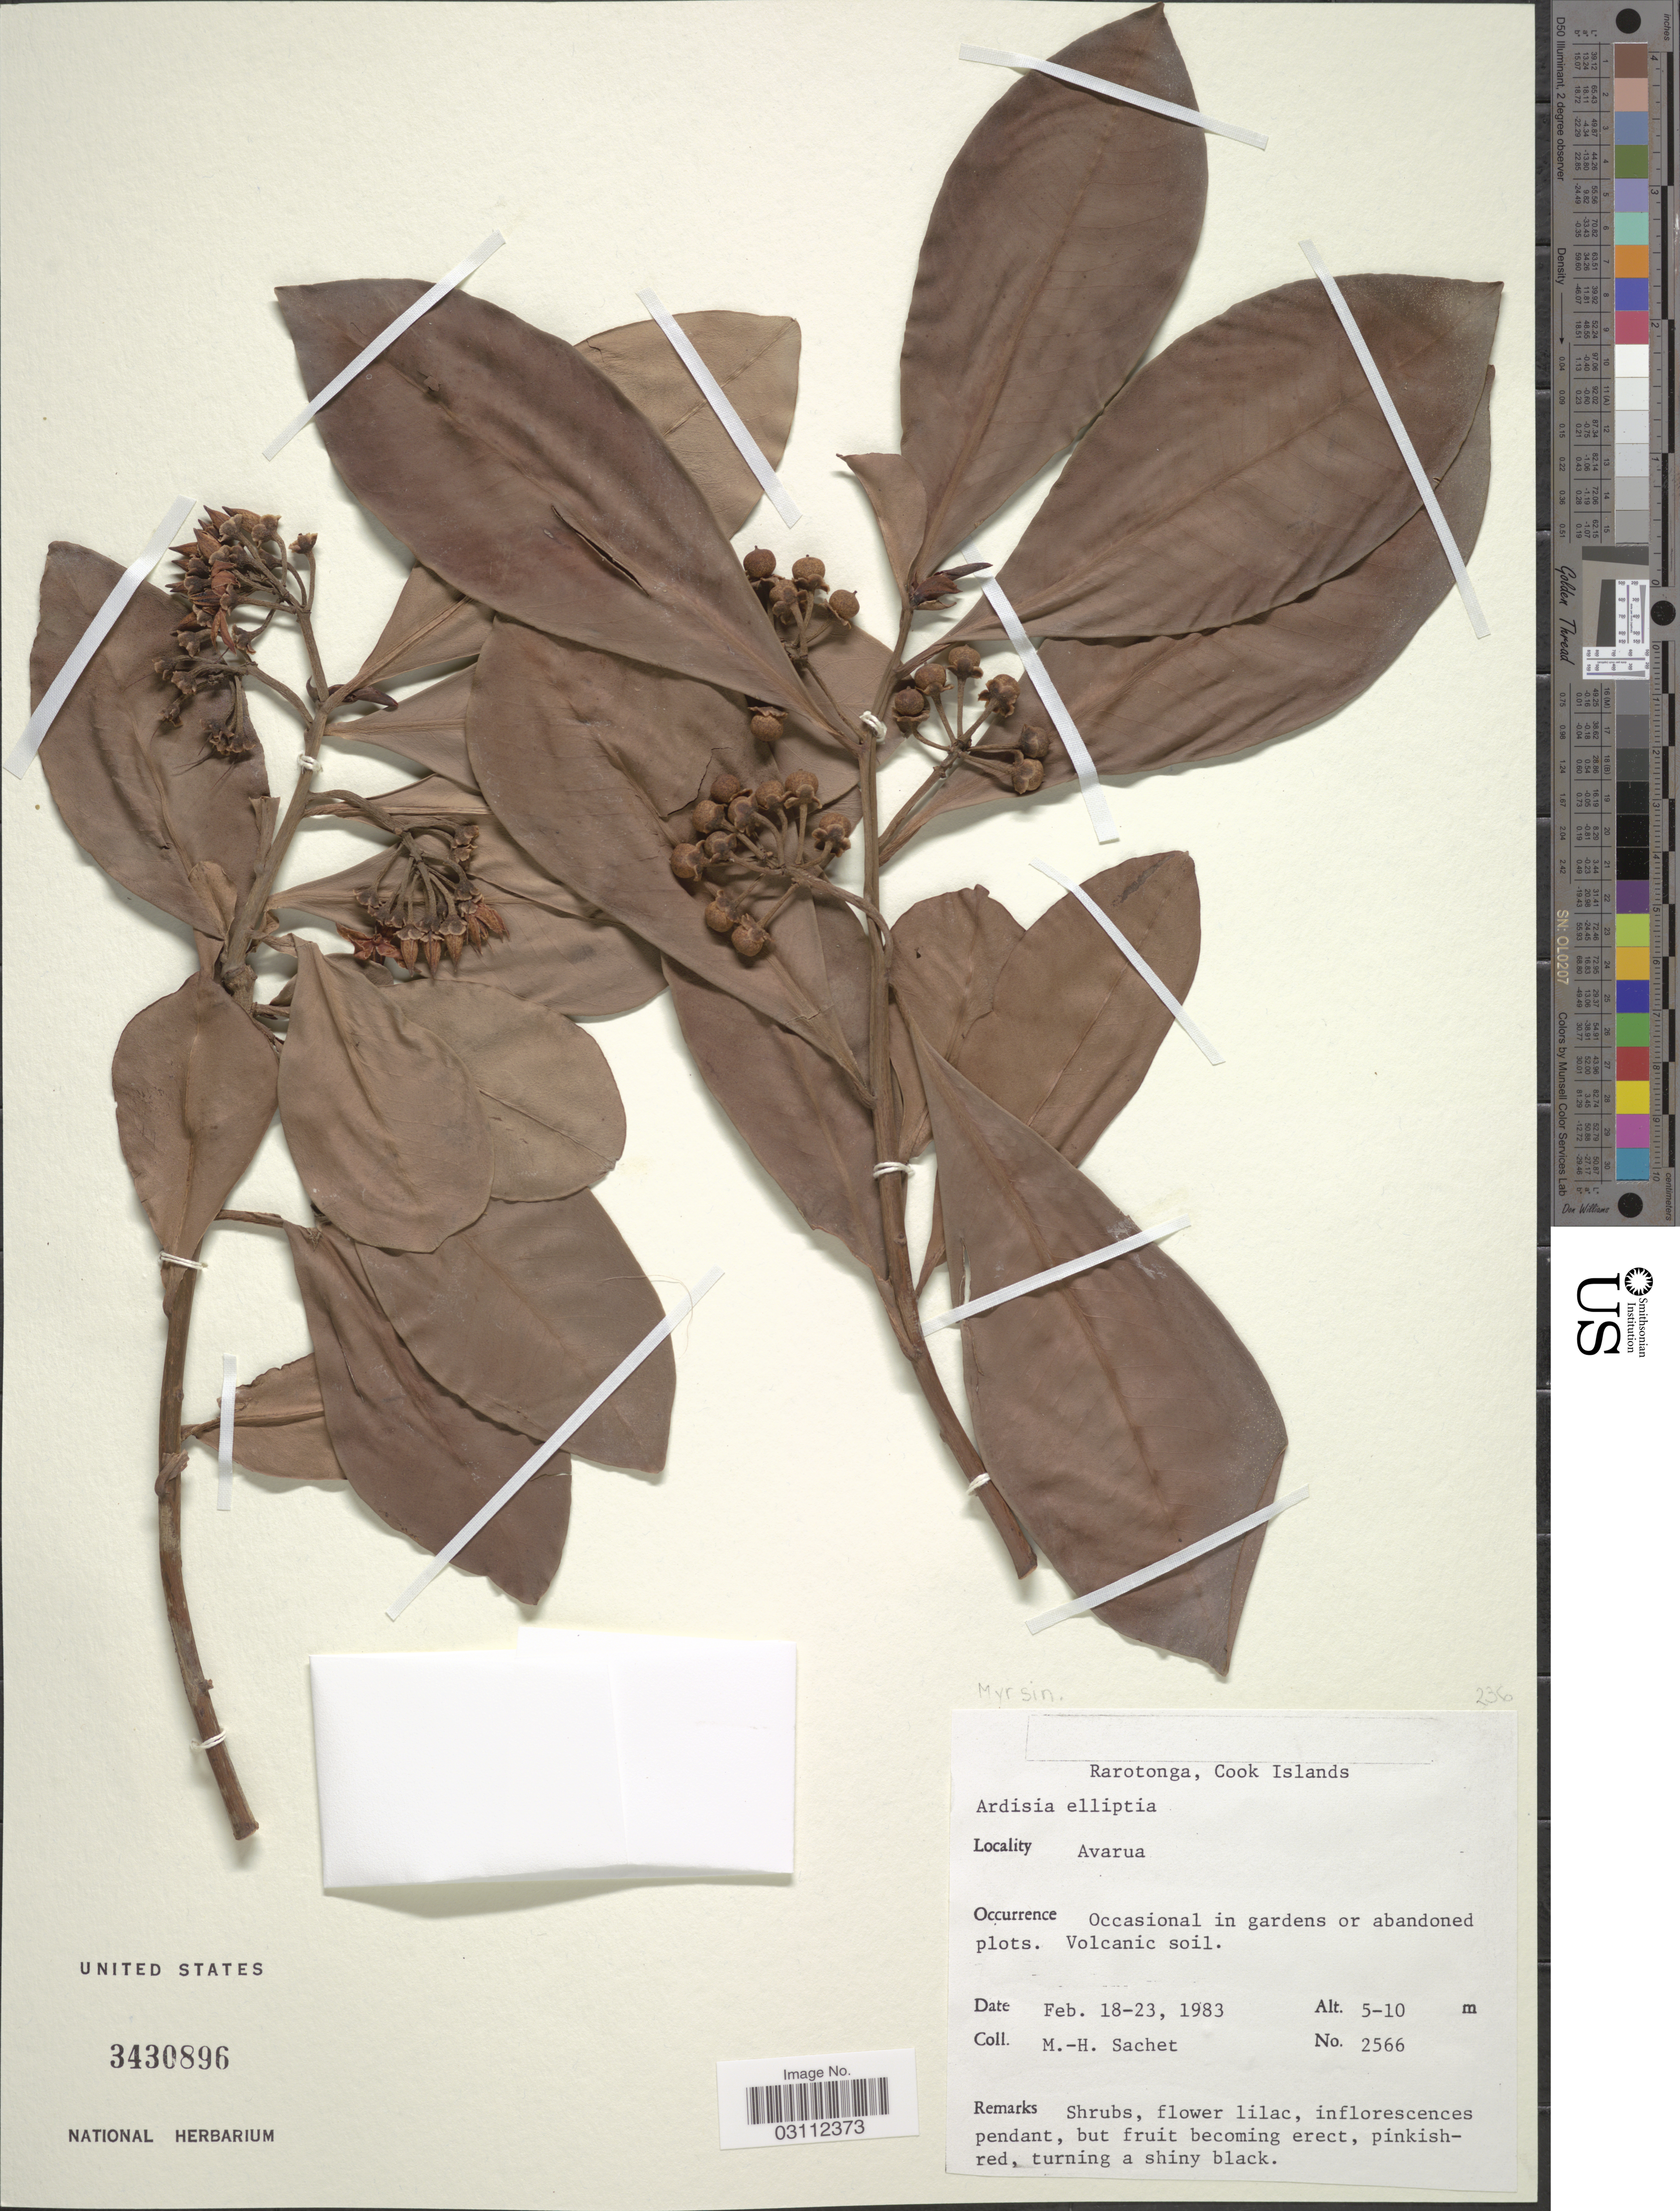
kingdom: Plantae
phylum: Tracheophyta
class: Magnoliopsida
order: Ericales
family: Primulaceae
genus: Ardisia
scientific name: Ardisia elliptica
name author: Thunb.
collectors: M.-H. Sachet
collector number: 2566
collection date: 1983-02-18/1983-02-23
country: Cook Islands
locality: Rarotonga, Cook Islands. Avarua.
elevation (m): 5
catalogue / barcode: US 3430896